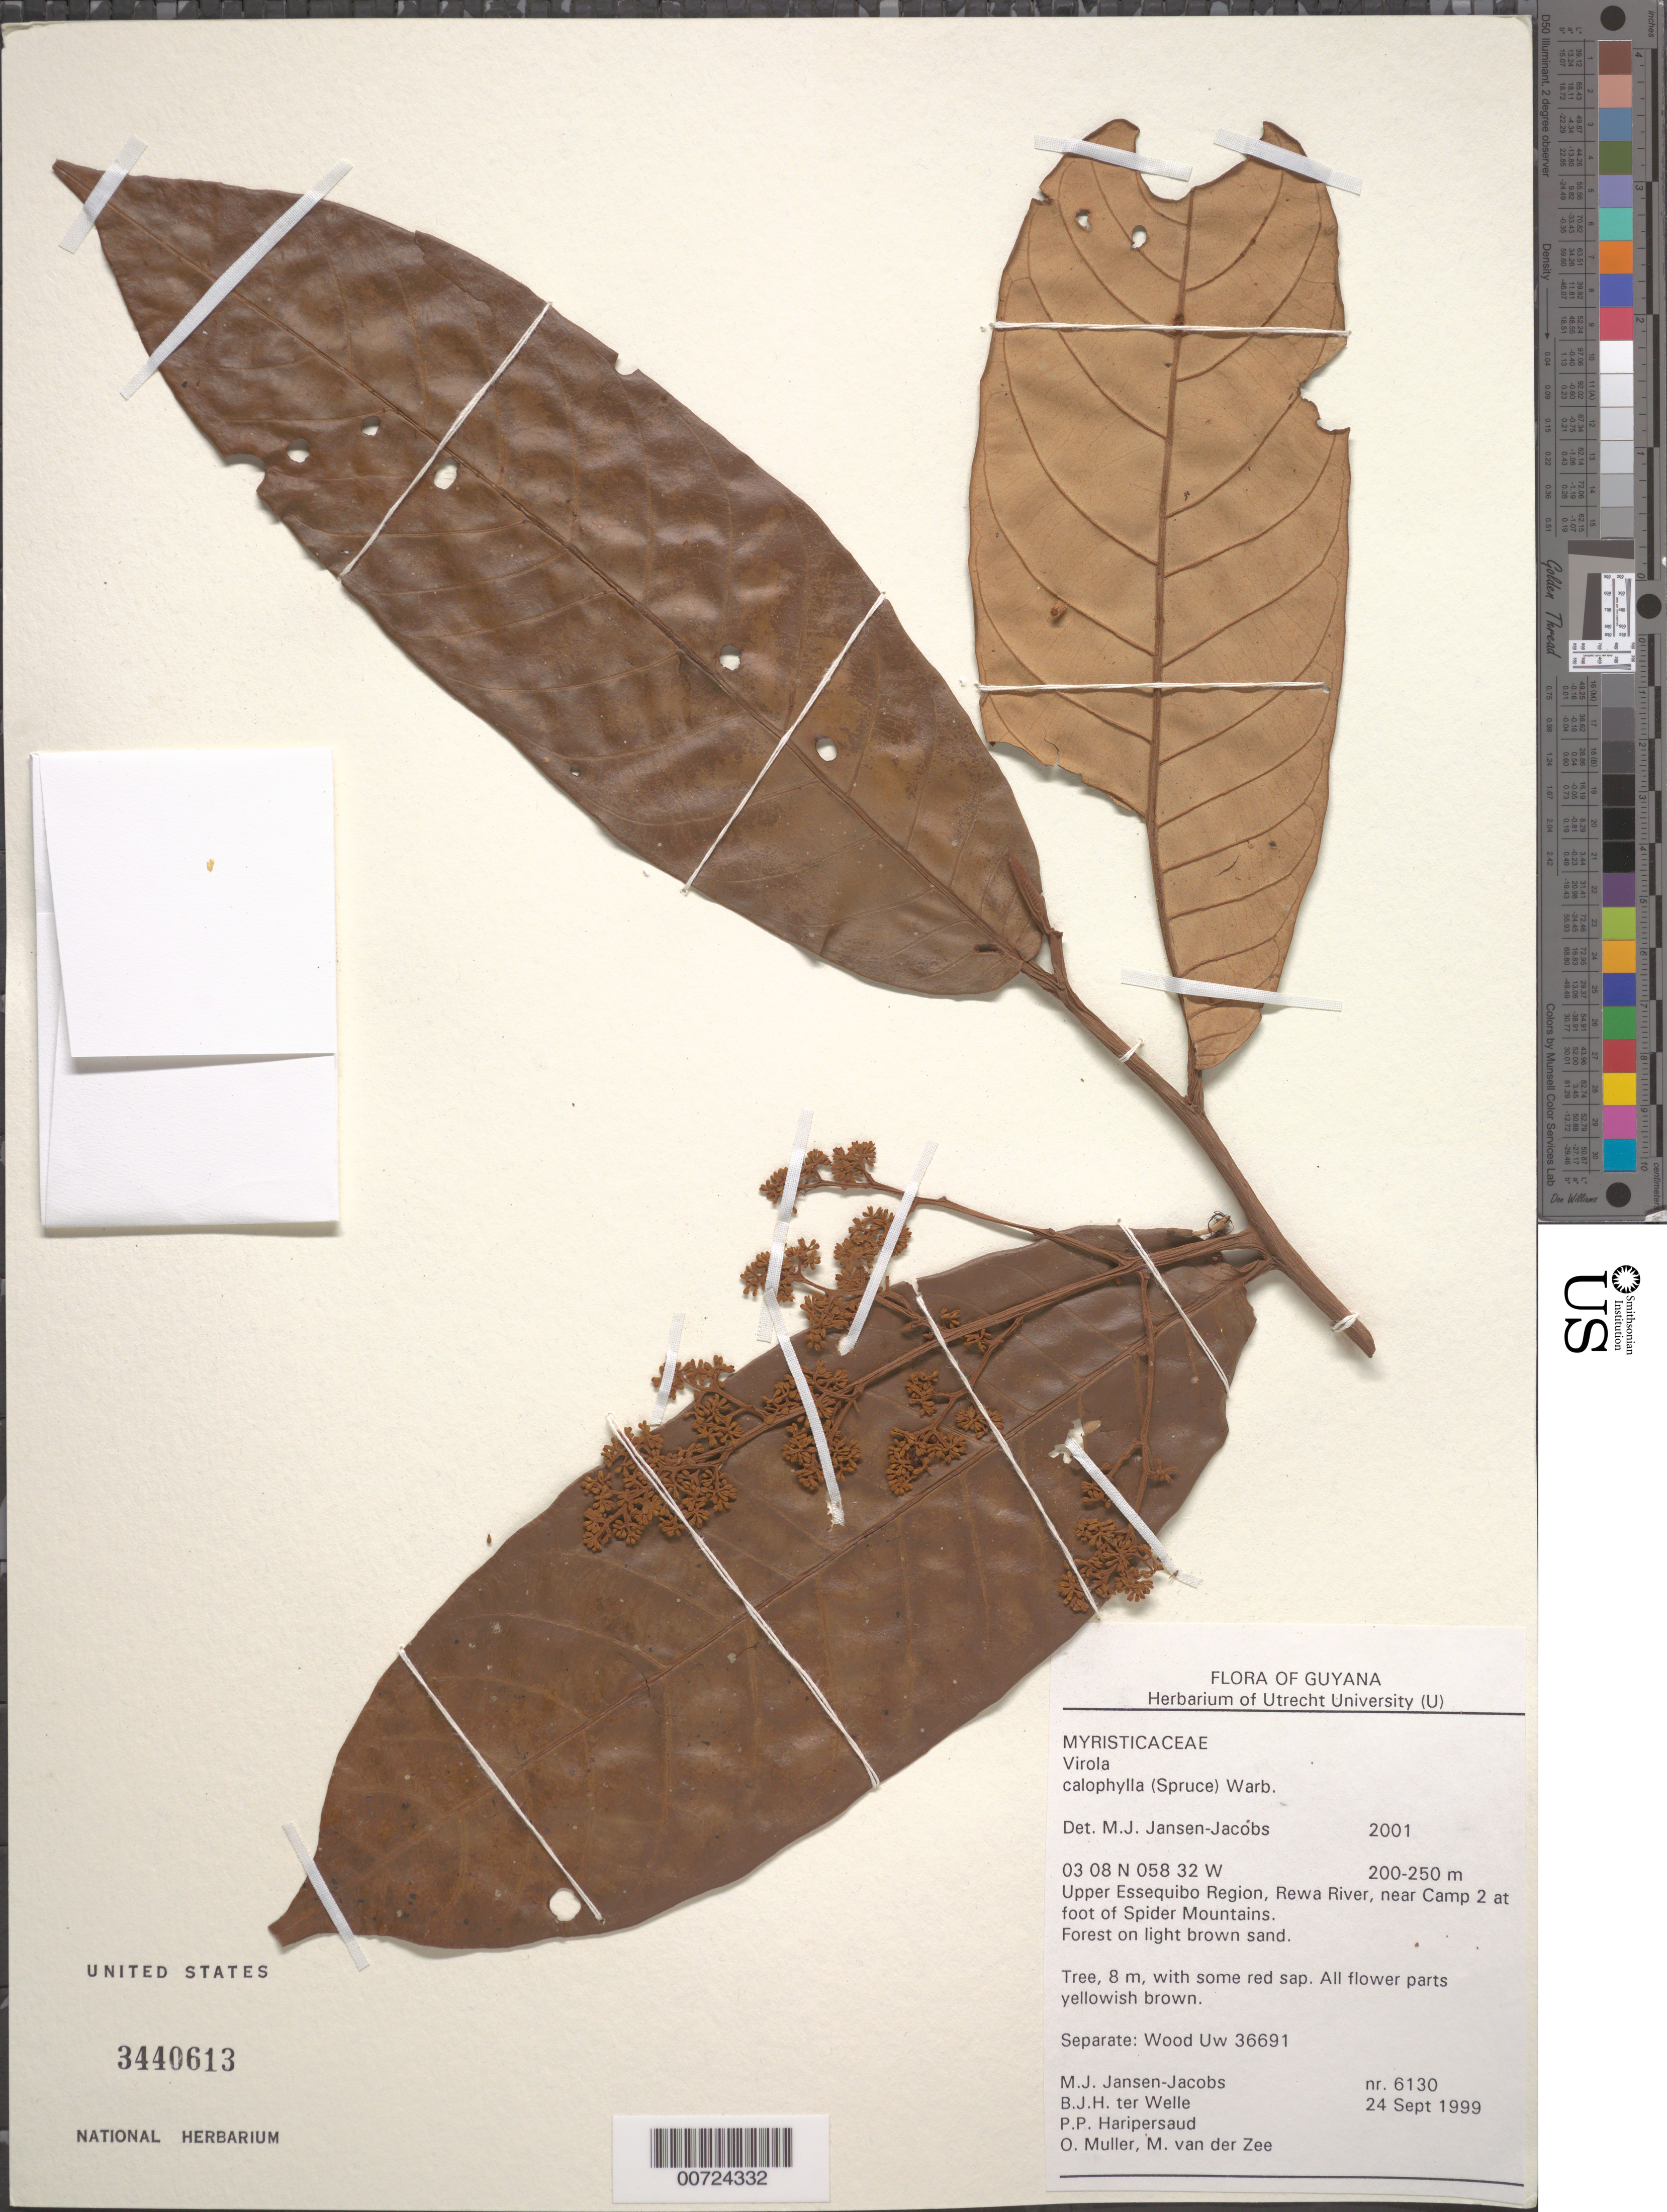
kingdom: Plantae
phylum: Tracheophyta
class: Magnoliopsida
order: Magnoliales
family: Myristicaceae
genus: Virola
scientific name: Virola calophylla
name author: (Spruce) Warb.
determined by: Jansen-Jacobs, M. J., (U), Nationaal Herbarium Nederland, Utrecht University branch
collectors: M. J. Jansen-Jacobs, B. Welle, P. Haripersaud, O. Muller & M. van der Zee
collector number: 6130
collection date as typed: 24-Sep-99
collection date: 1999-09-24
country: Guyana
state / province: U. Takutu-U. Essequibo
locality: Rewa River, at foot of Spider Mts., near camp 2, Upper Essequibo Region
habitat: Forest on light brown sand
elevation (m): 220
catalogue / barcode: US 3440613